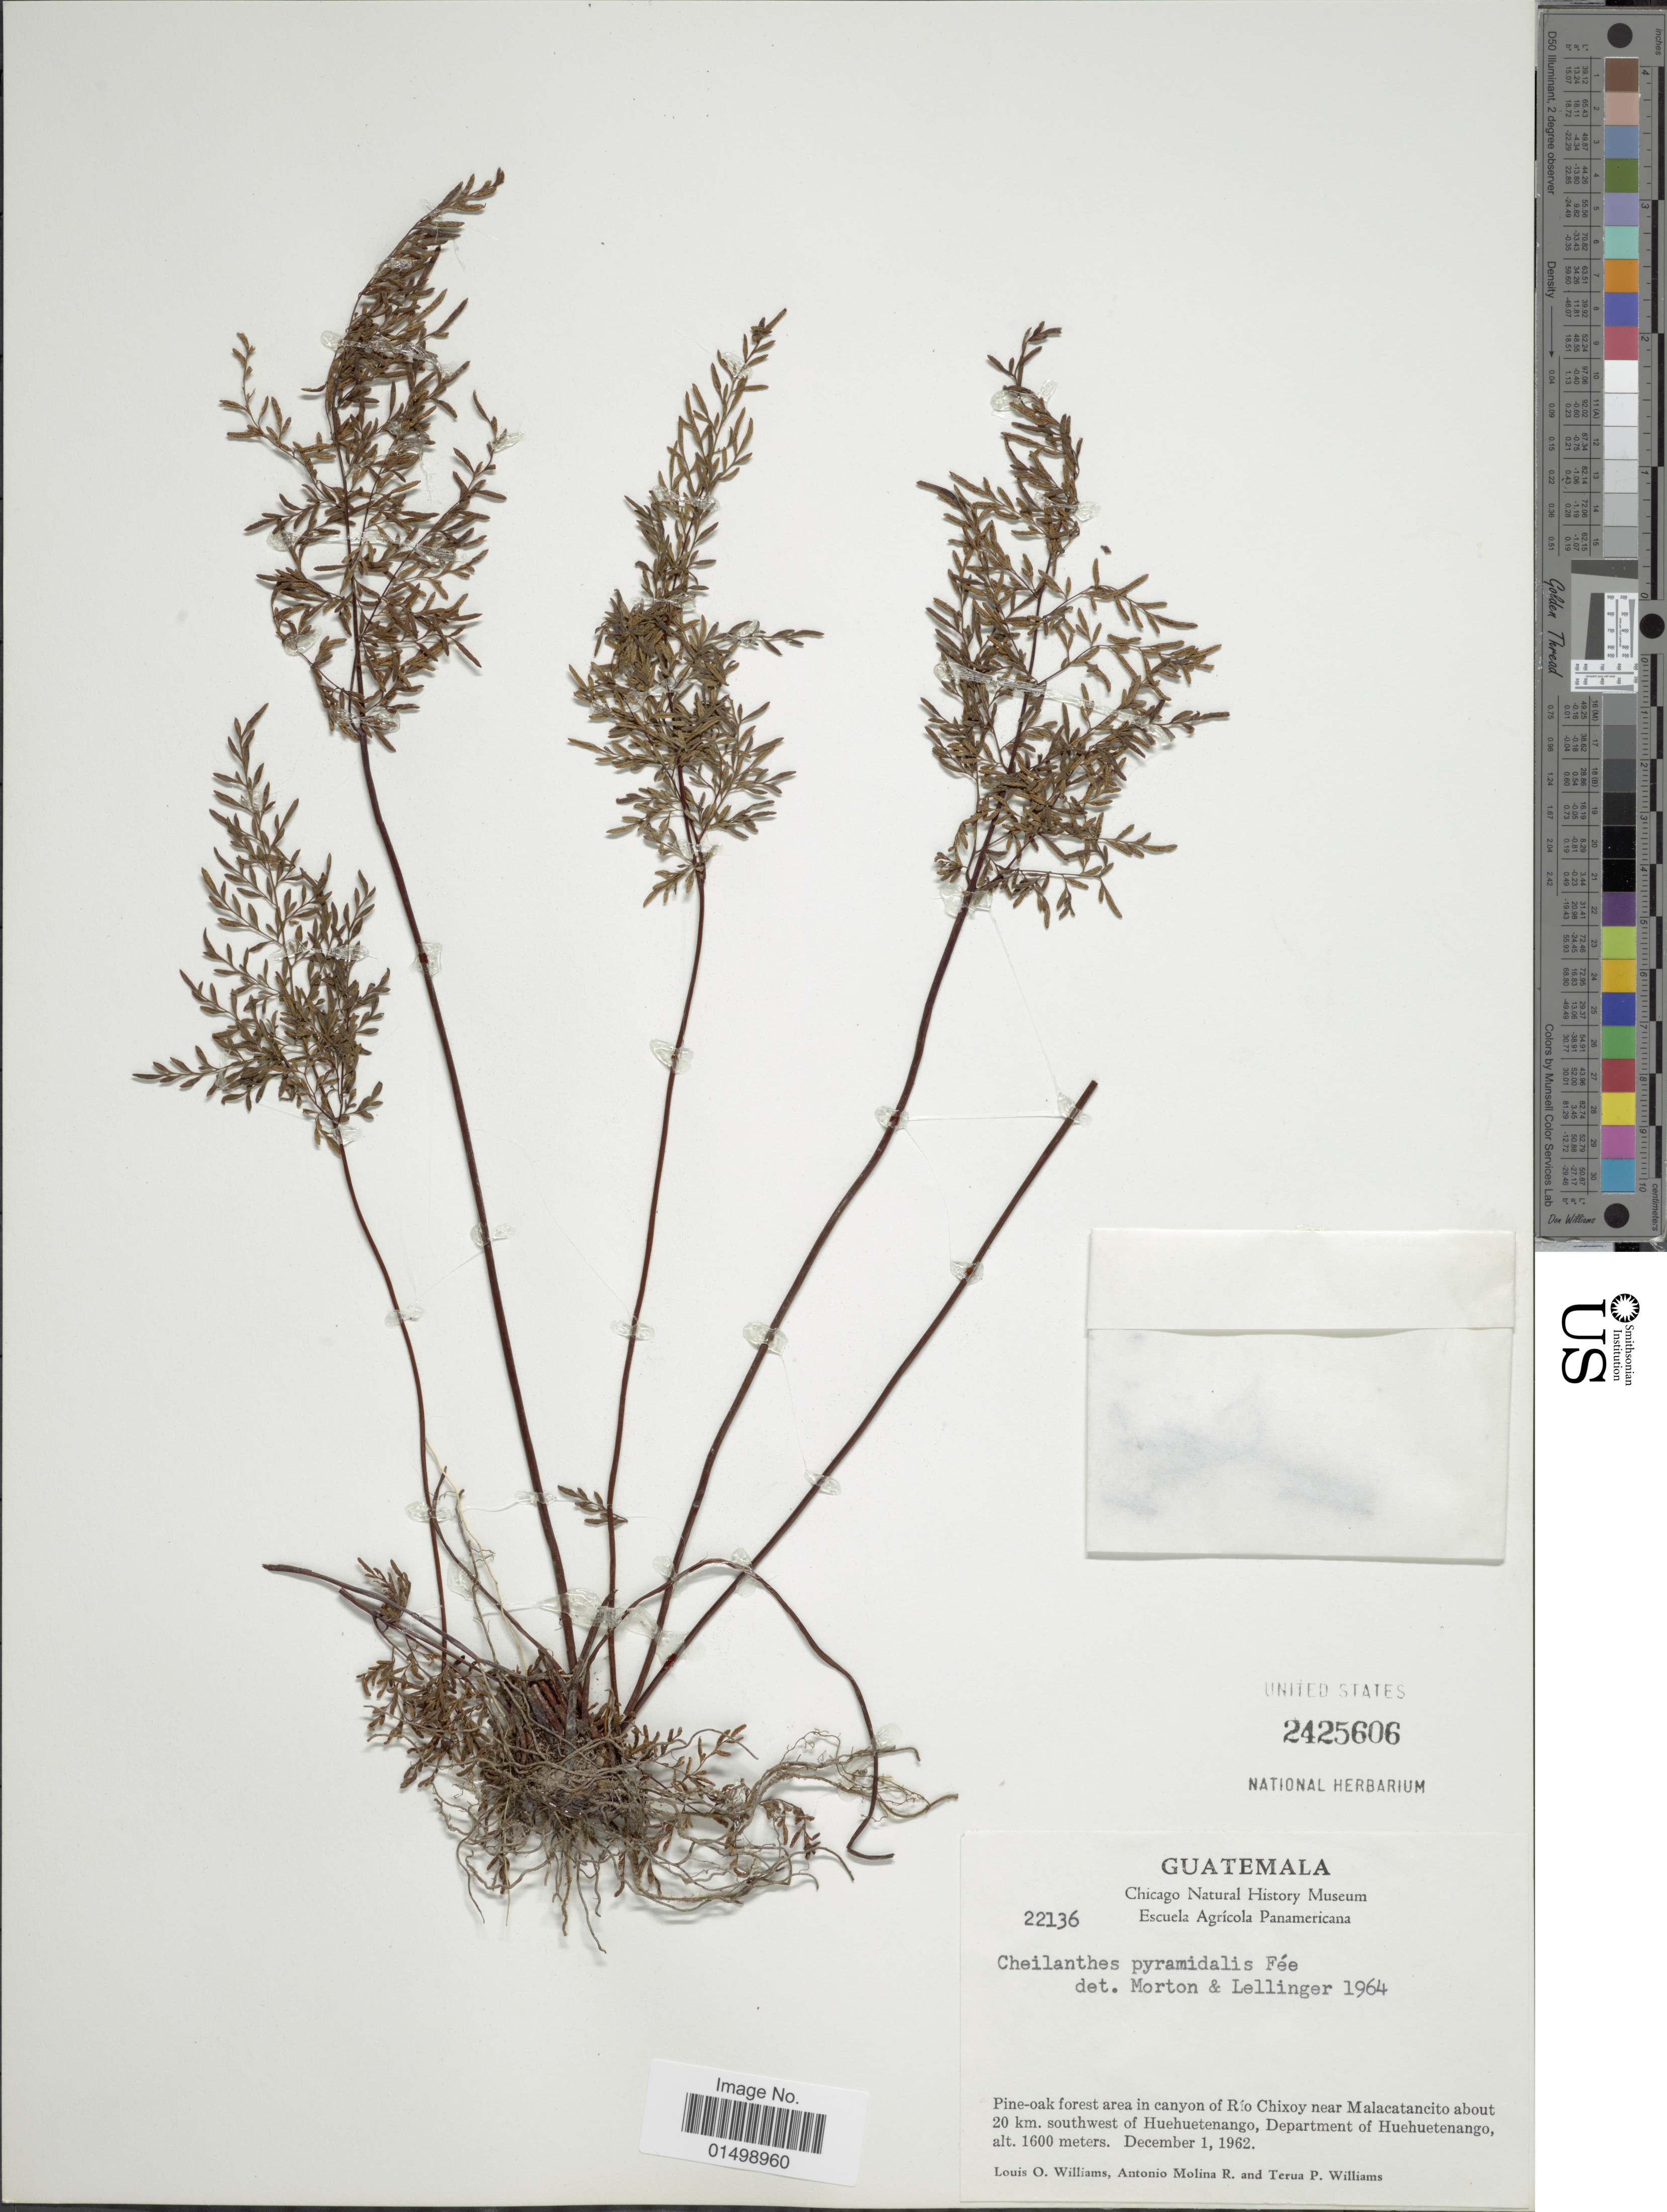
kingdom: Plantae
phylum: Tracheophyta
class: Polypodiopsida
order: Polypodiales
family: Pteridaceae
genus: Cheilanthes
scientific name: Cheilanthes pyramidalis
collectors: L. O. Williams, A. R. Molina & T. P. Williams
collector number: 22136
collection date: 1962-12-01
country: Guatemala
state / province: Huehuetenango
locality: Pine-oak forest area in canyon of Rio Chixoy near Melancatancito about 20 km southwest of Huehuetenango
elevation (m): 1600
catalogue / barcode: US 2425606